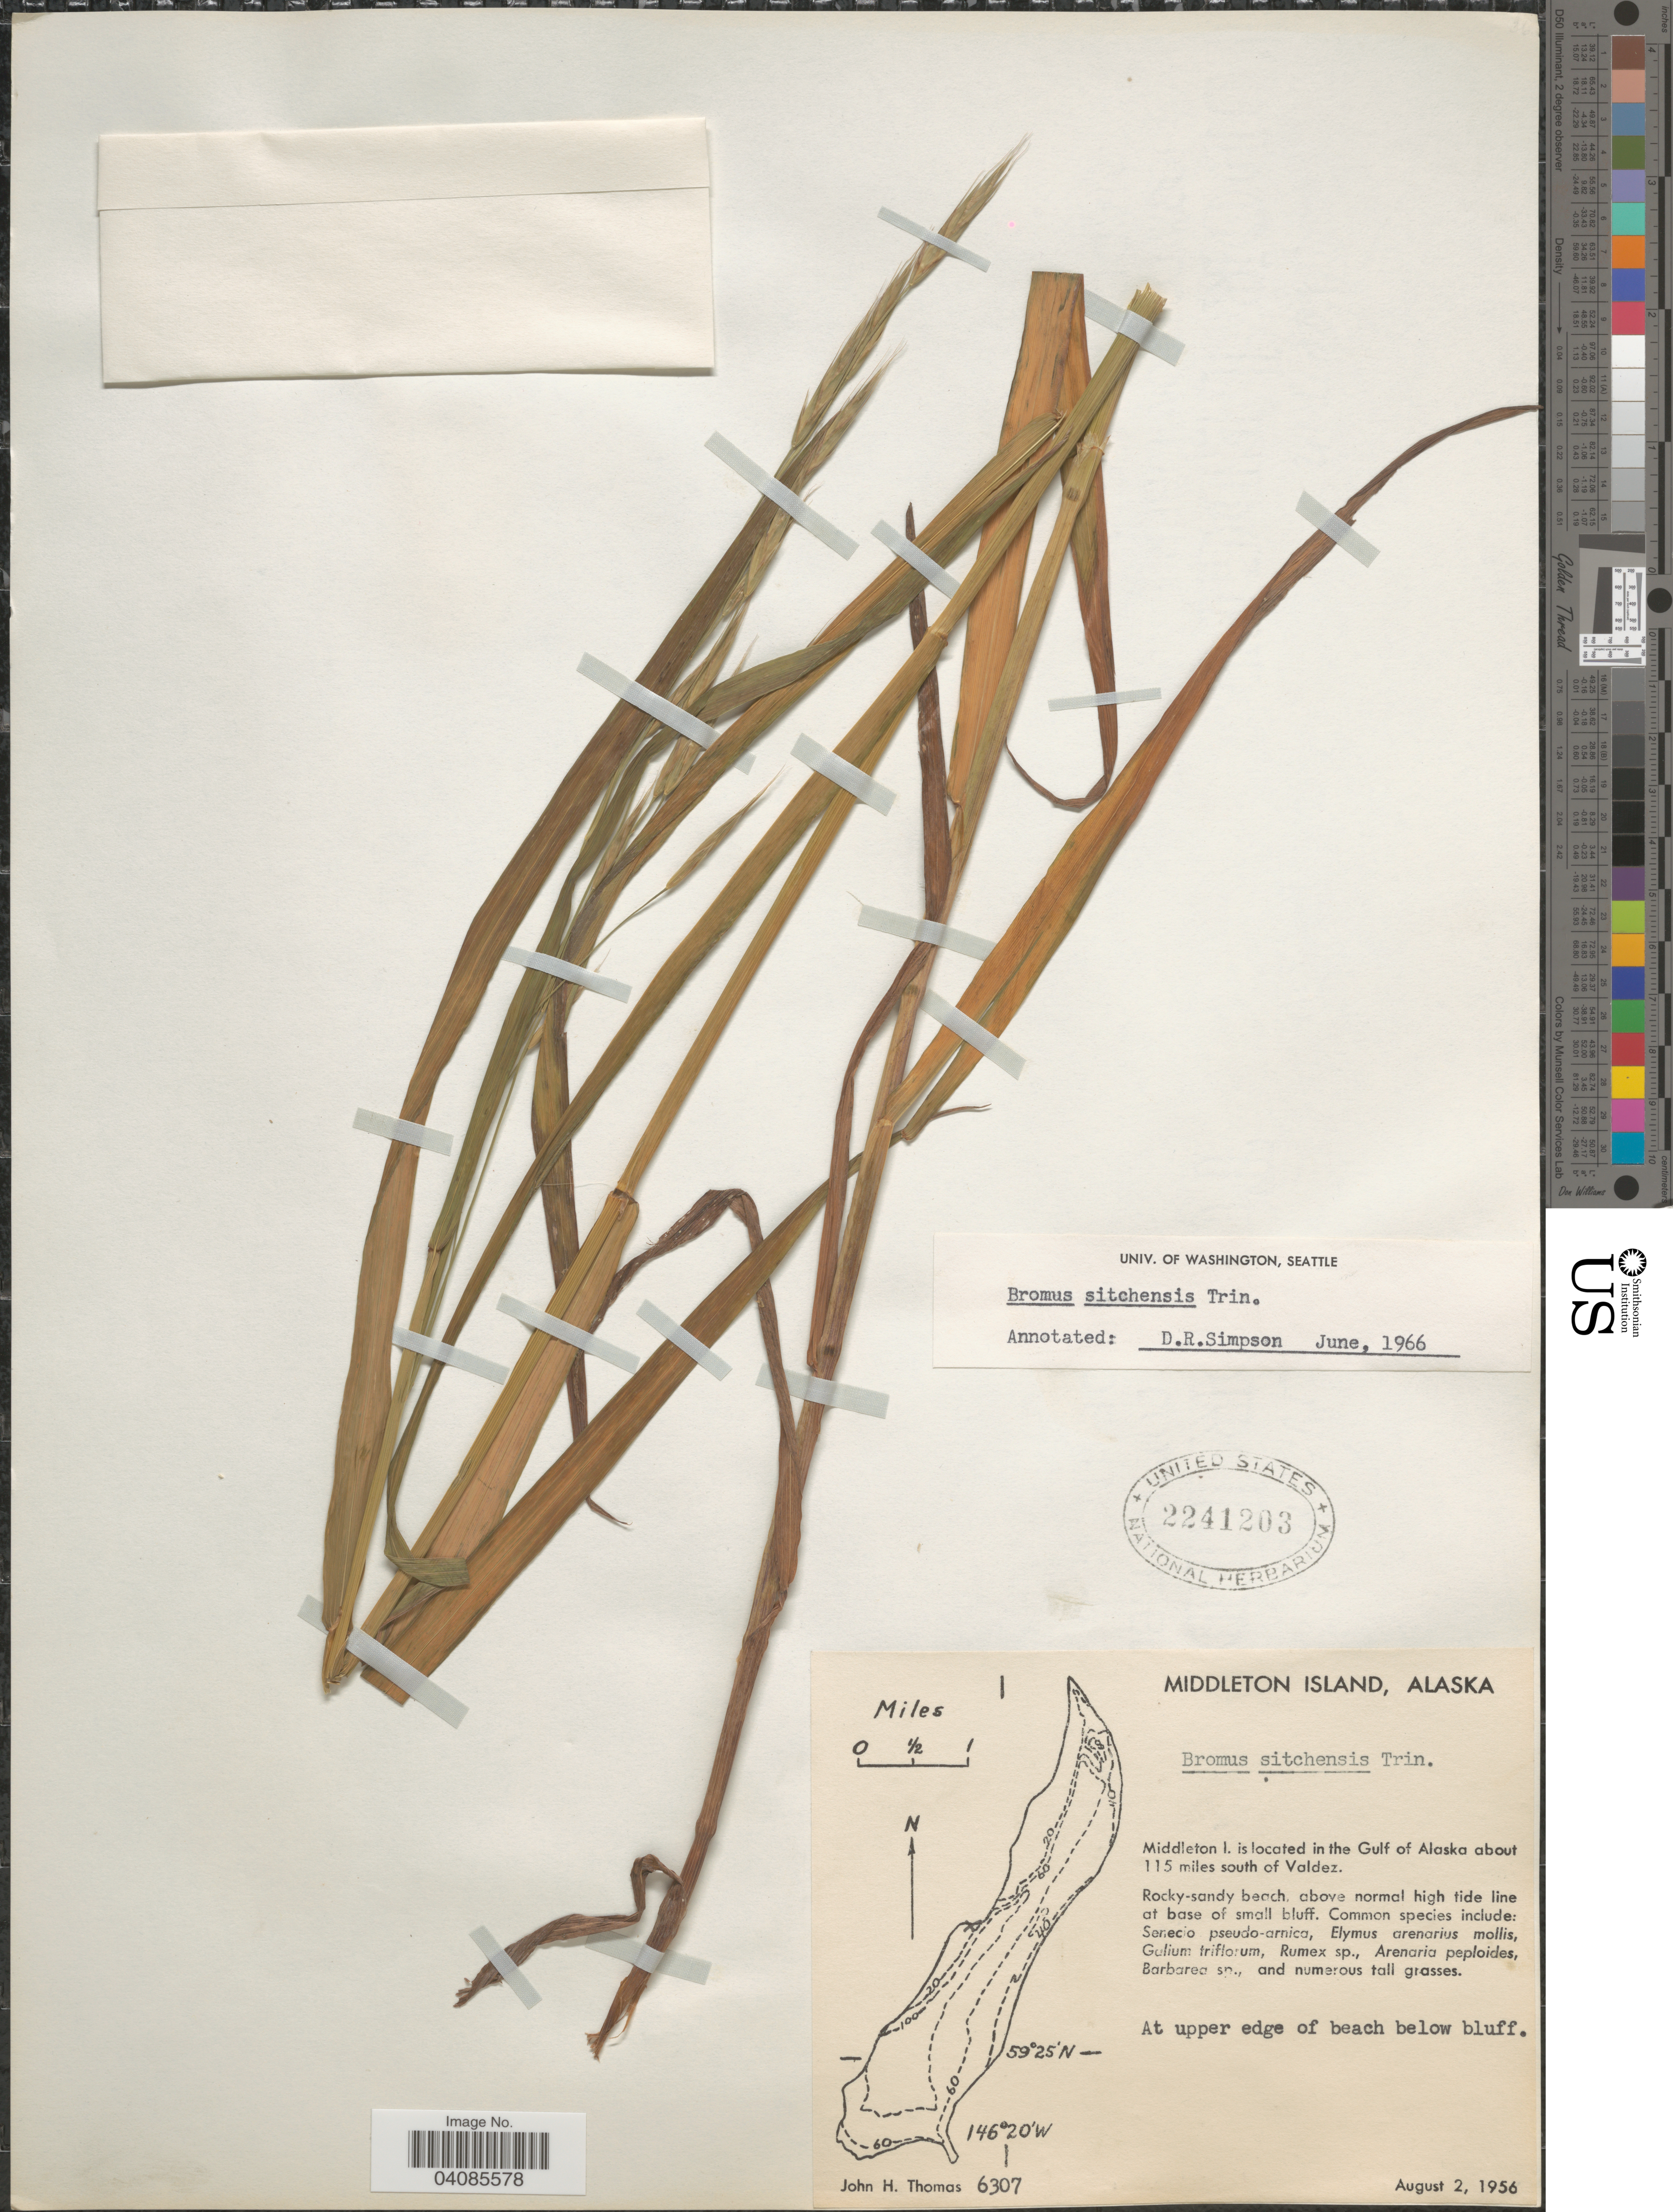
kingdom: Plantae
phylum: Tracheophyta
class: Liliopsida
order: Poales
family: Poaceae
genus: Bromus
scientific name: Bromus sitchensis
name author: Trin. in Bong.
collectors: J. H. Thomas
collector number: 6307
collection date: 1956-08-02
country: United States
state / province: Alaska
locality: Middleton Island. Middleton I. is located in the Gulf of Alaska about 115 miles south of Valdez.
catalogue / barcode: US 2241203